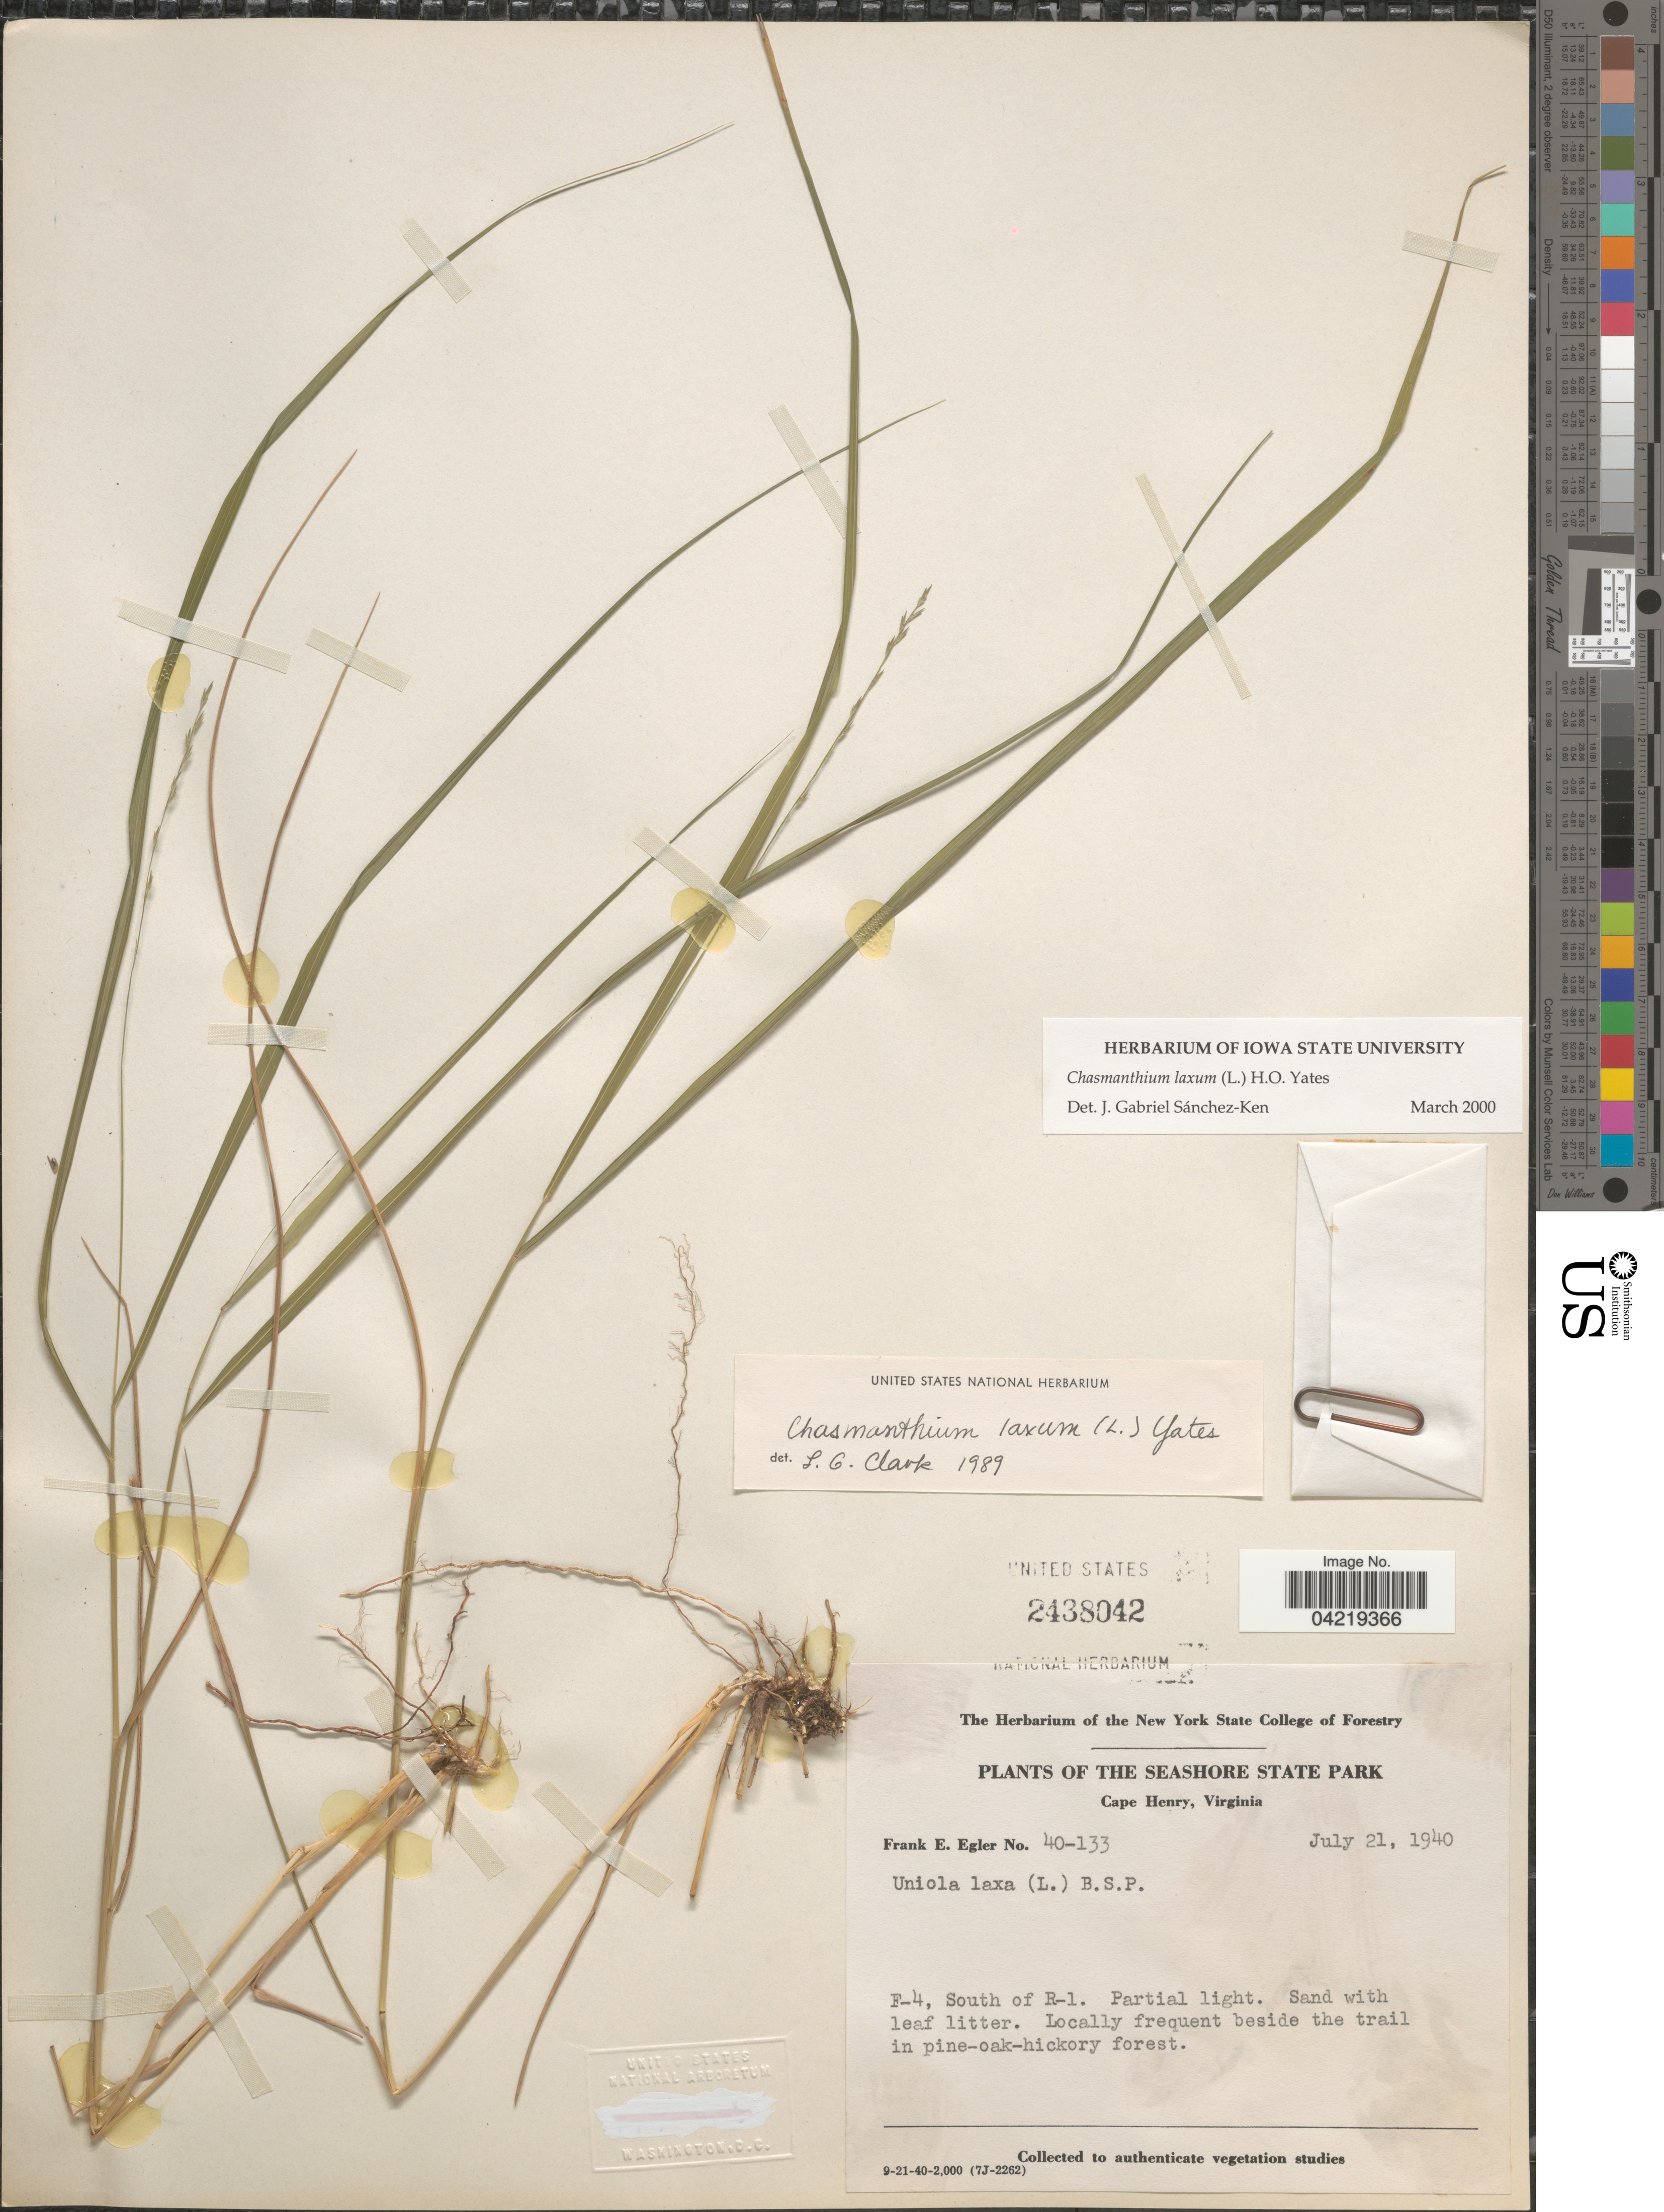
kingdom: Plantae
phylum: Tracheophyta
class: Liliopsida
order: Poales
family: Poaceae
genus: Chasmanthium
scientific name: Chasmanthium laxum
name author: (L.) H.O. Yates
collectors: F. Egler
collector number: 40-133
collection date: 1940-07-21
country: United States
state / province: Virginia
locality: The Seashore State Park. F-4, South of R-1.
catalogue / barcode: US 2438042